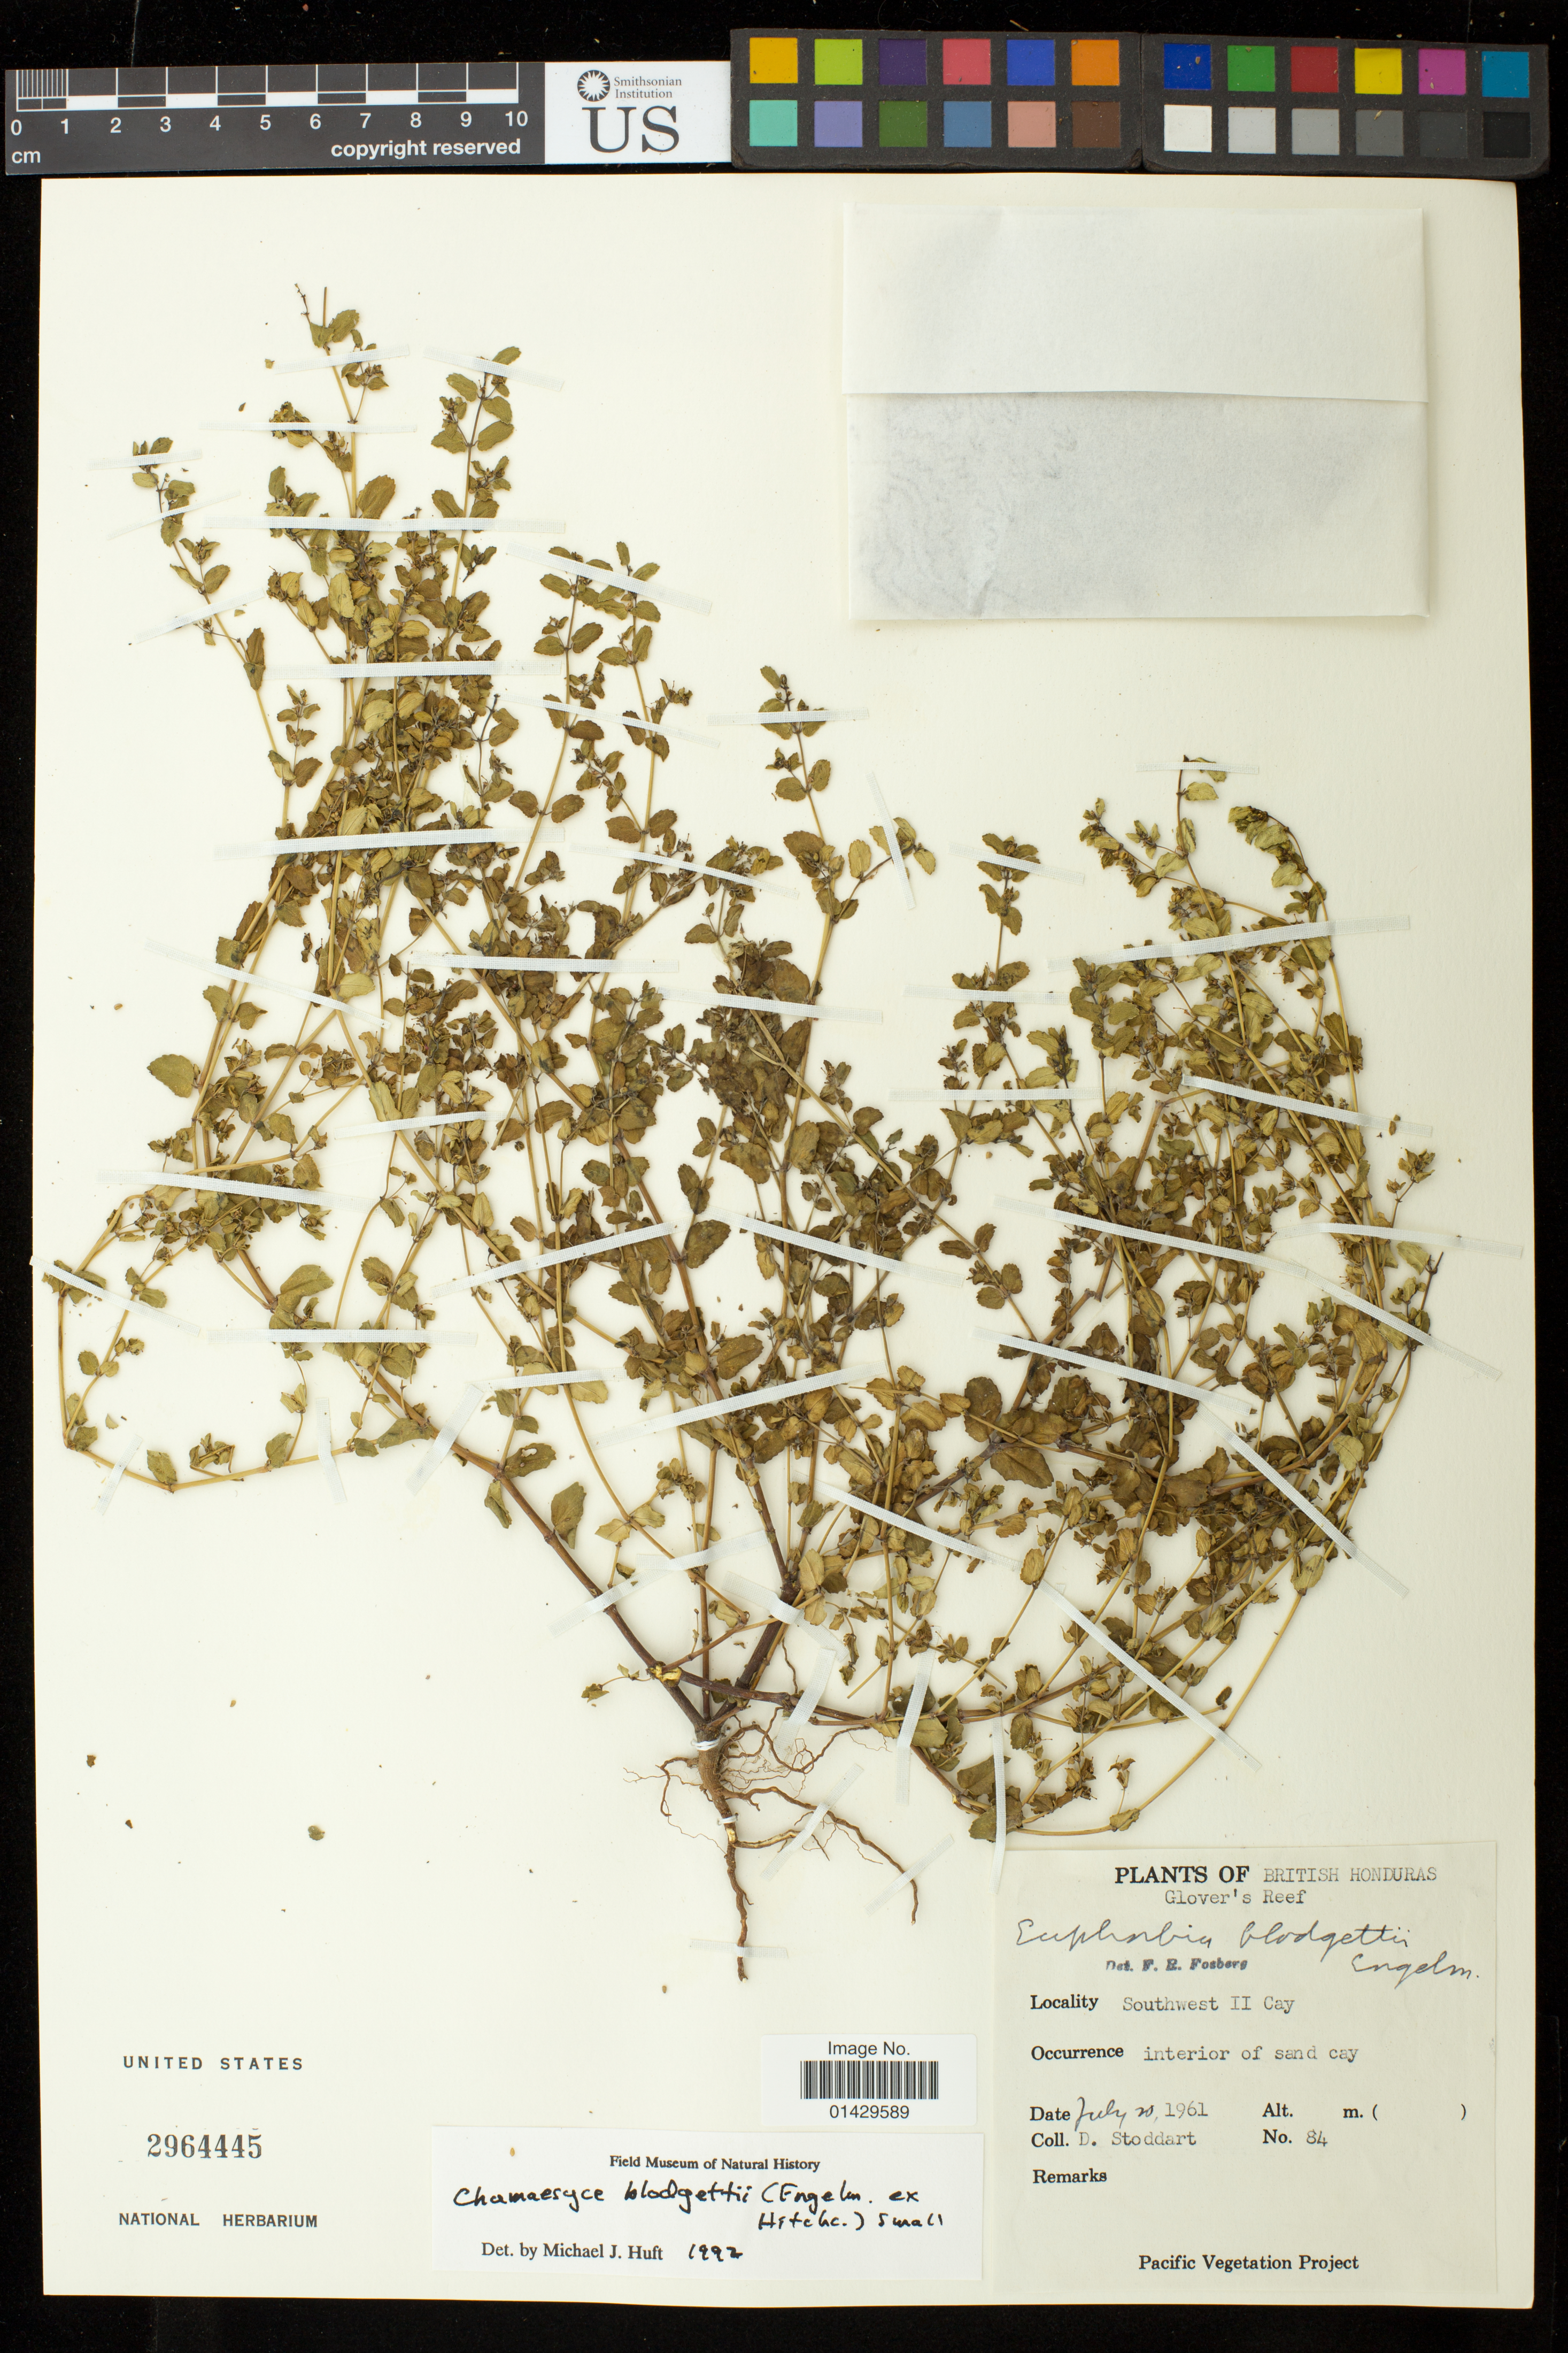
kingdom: Plantae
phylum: Tracheophyta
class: Magnoliopsida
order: Malpighiales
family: Euphorbiaceae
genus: Euphorbia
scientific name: Euphorbia blodgettii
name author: Engelm. ex Hitchc.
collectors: D. Stoddart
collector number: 84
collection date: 1961-07-20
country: Belize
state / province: Belize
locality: Glover's Reef; Southwest II Cay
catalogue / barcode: US 2964445